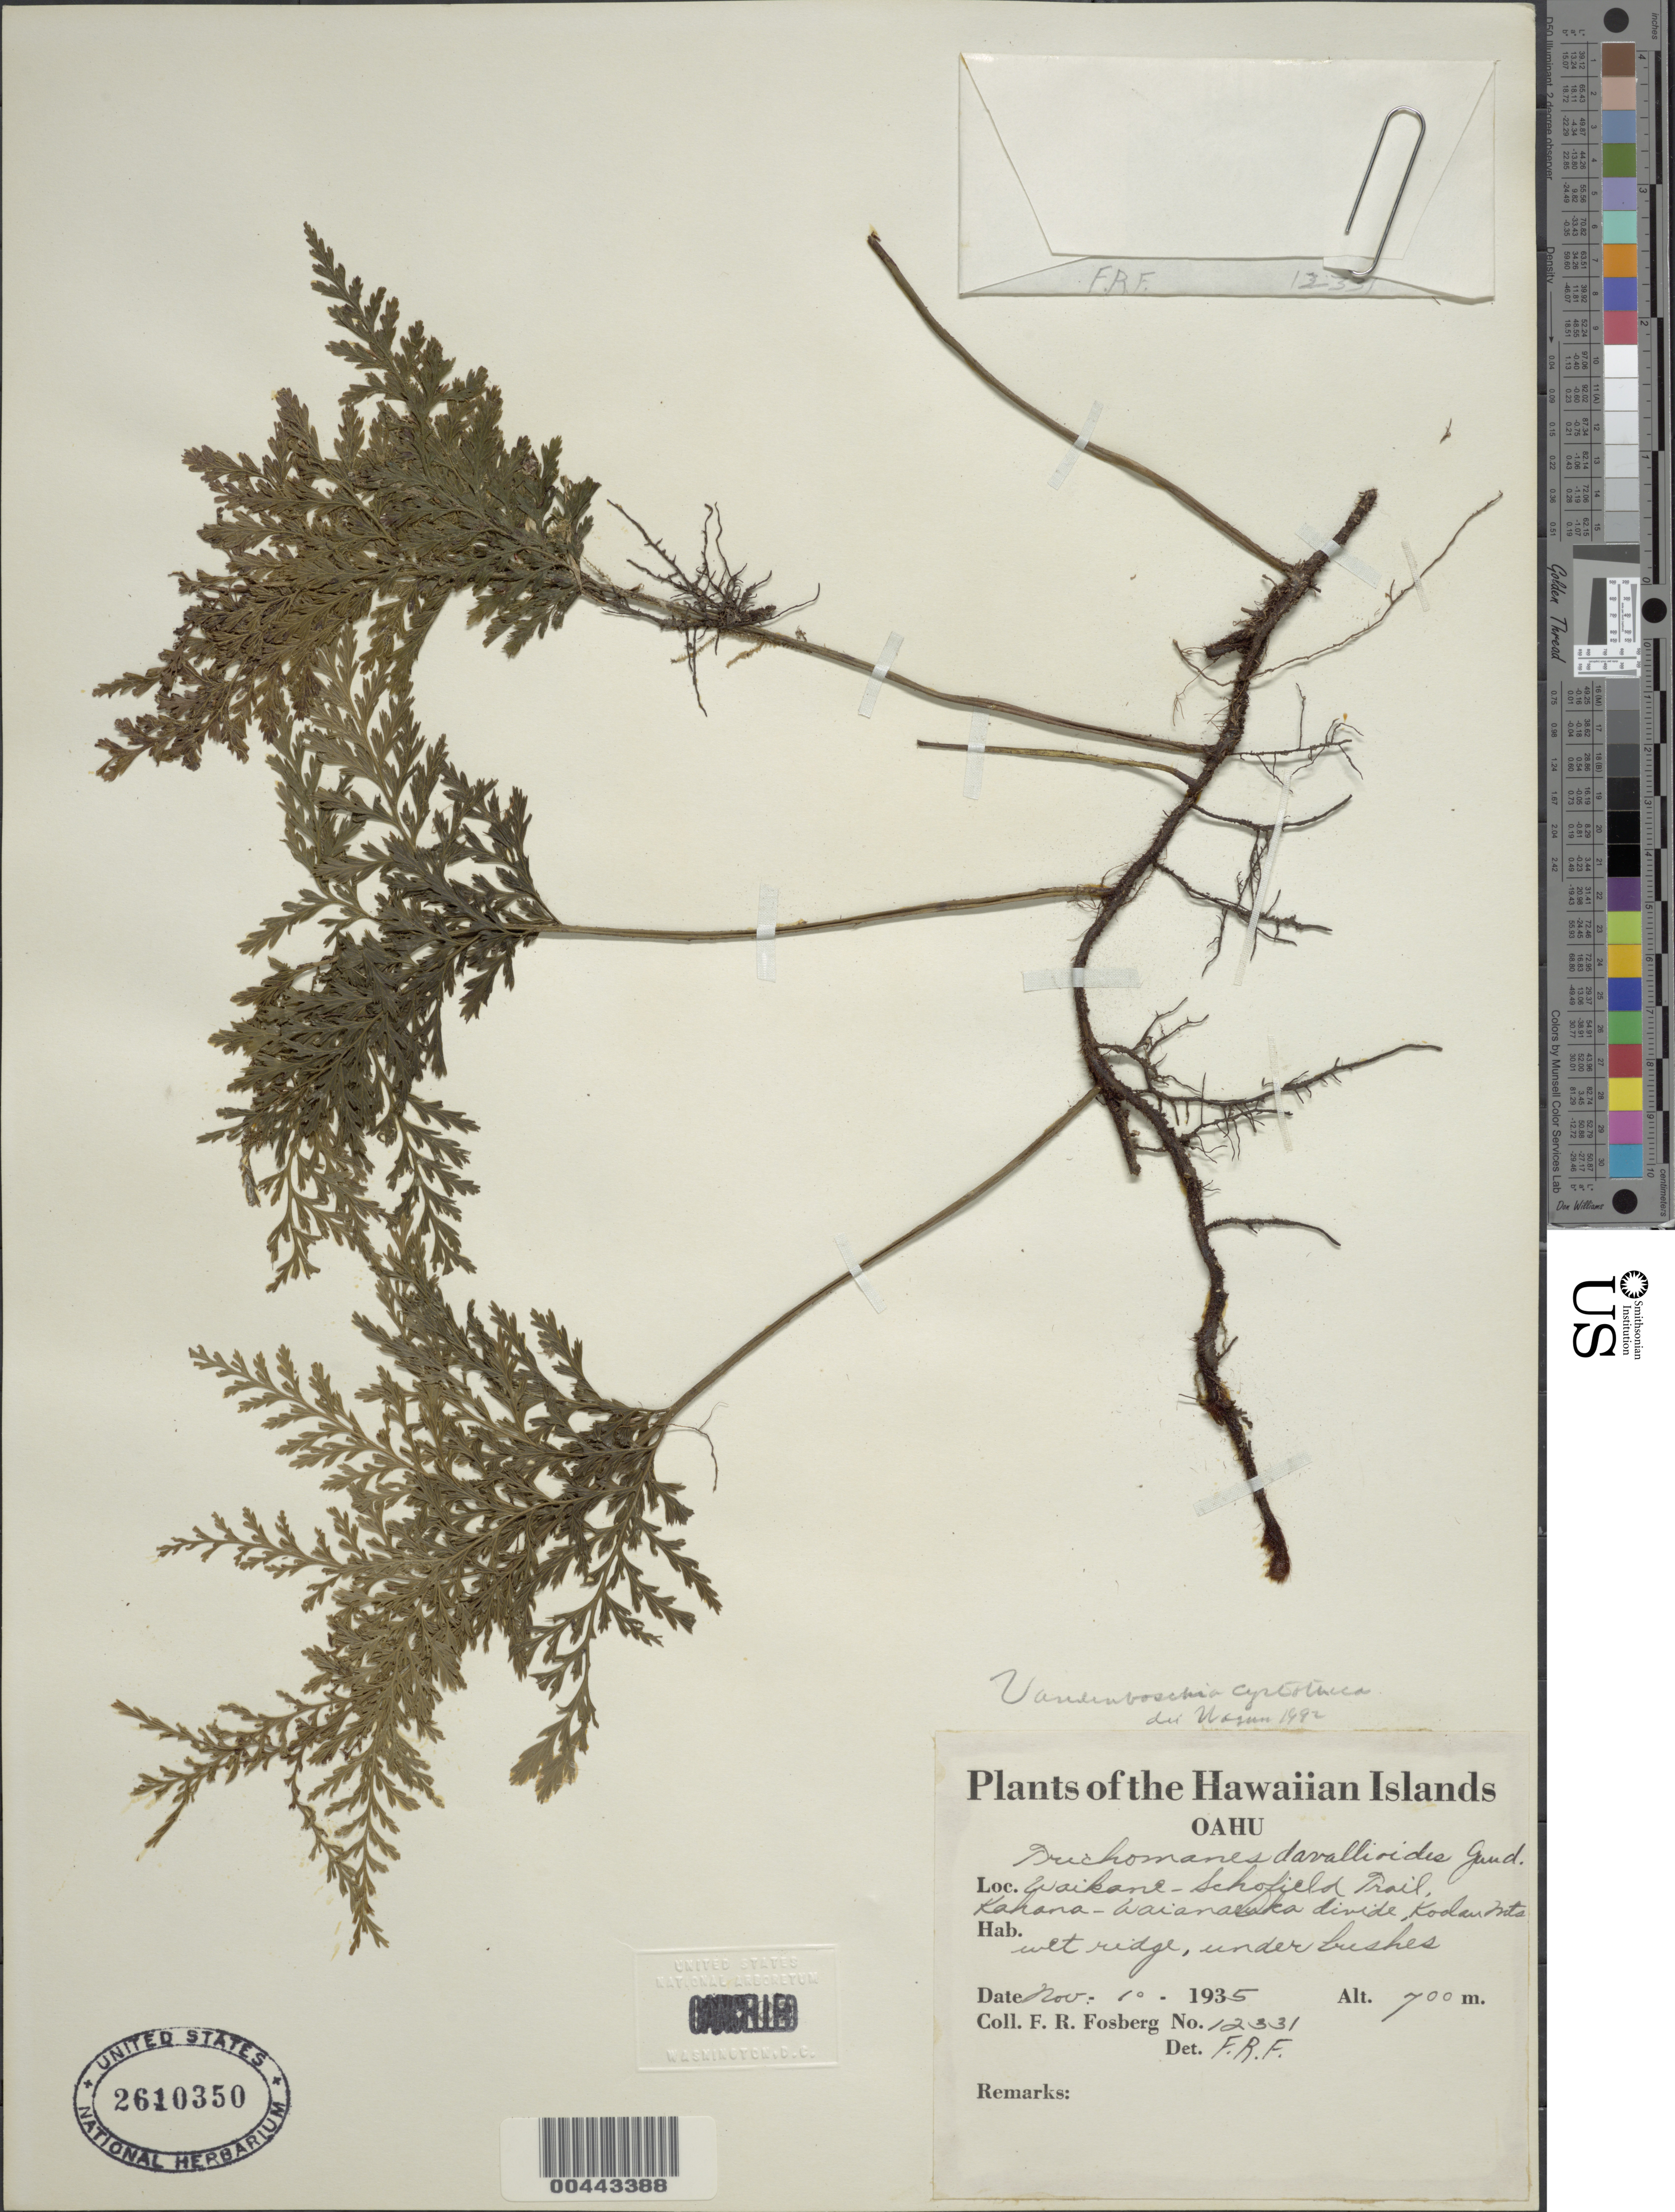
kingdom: Plantae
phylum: Tracheophyta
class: Polypodiopsida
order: Hymenophyllales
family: Hymenophyllaceae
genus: Vandenboschia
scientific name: Vandenboschia cyrtotheca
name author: Copel.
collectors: F. R. Fosberg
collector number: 12331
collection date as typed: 10 Nov 1935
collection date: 1935-11-10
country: United States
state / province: Hawaii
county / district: Honolulu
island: Oahu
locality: Waikane-Schofield Trail, Kahana - Waianaeuka divide, Koolau Mts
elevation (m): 700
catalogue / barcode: US 2610350